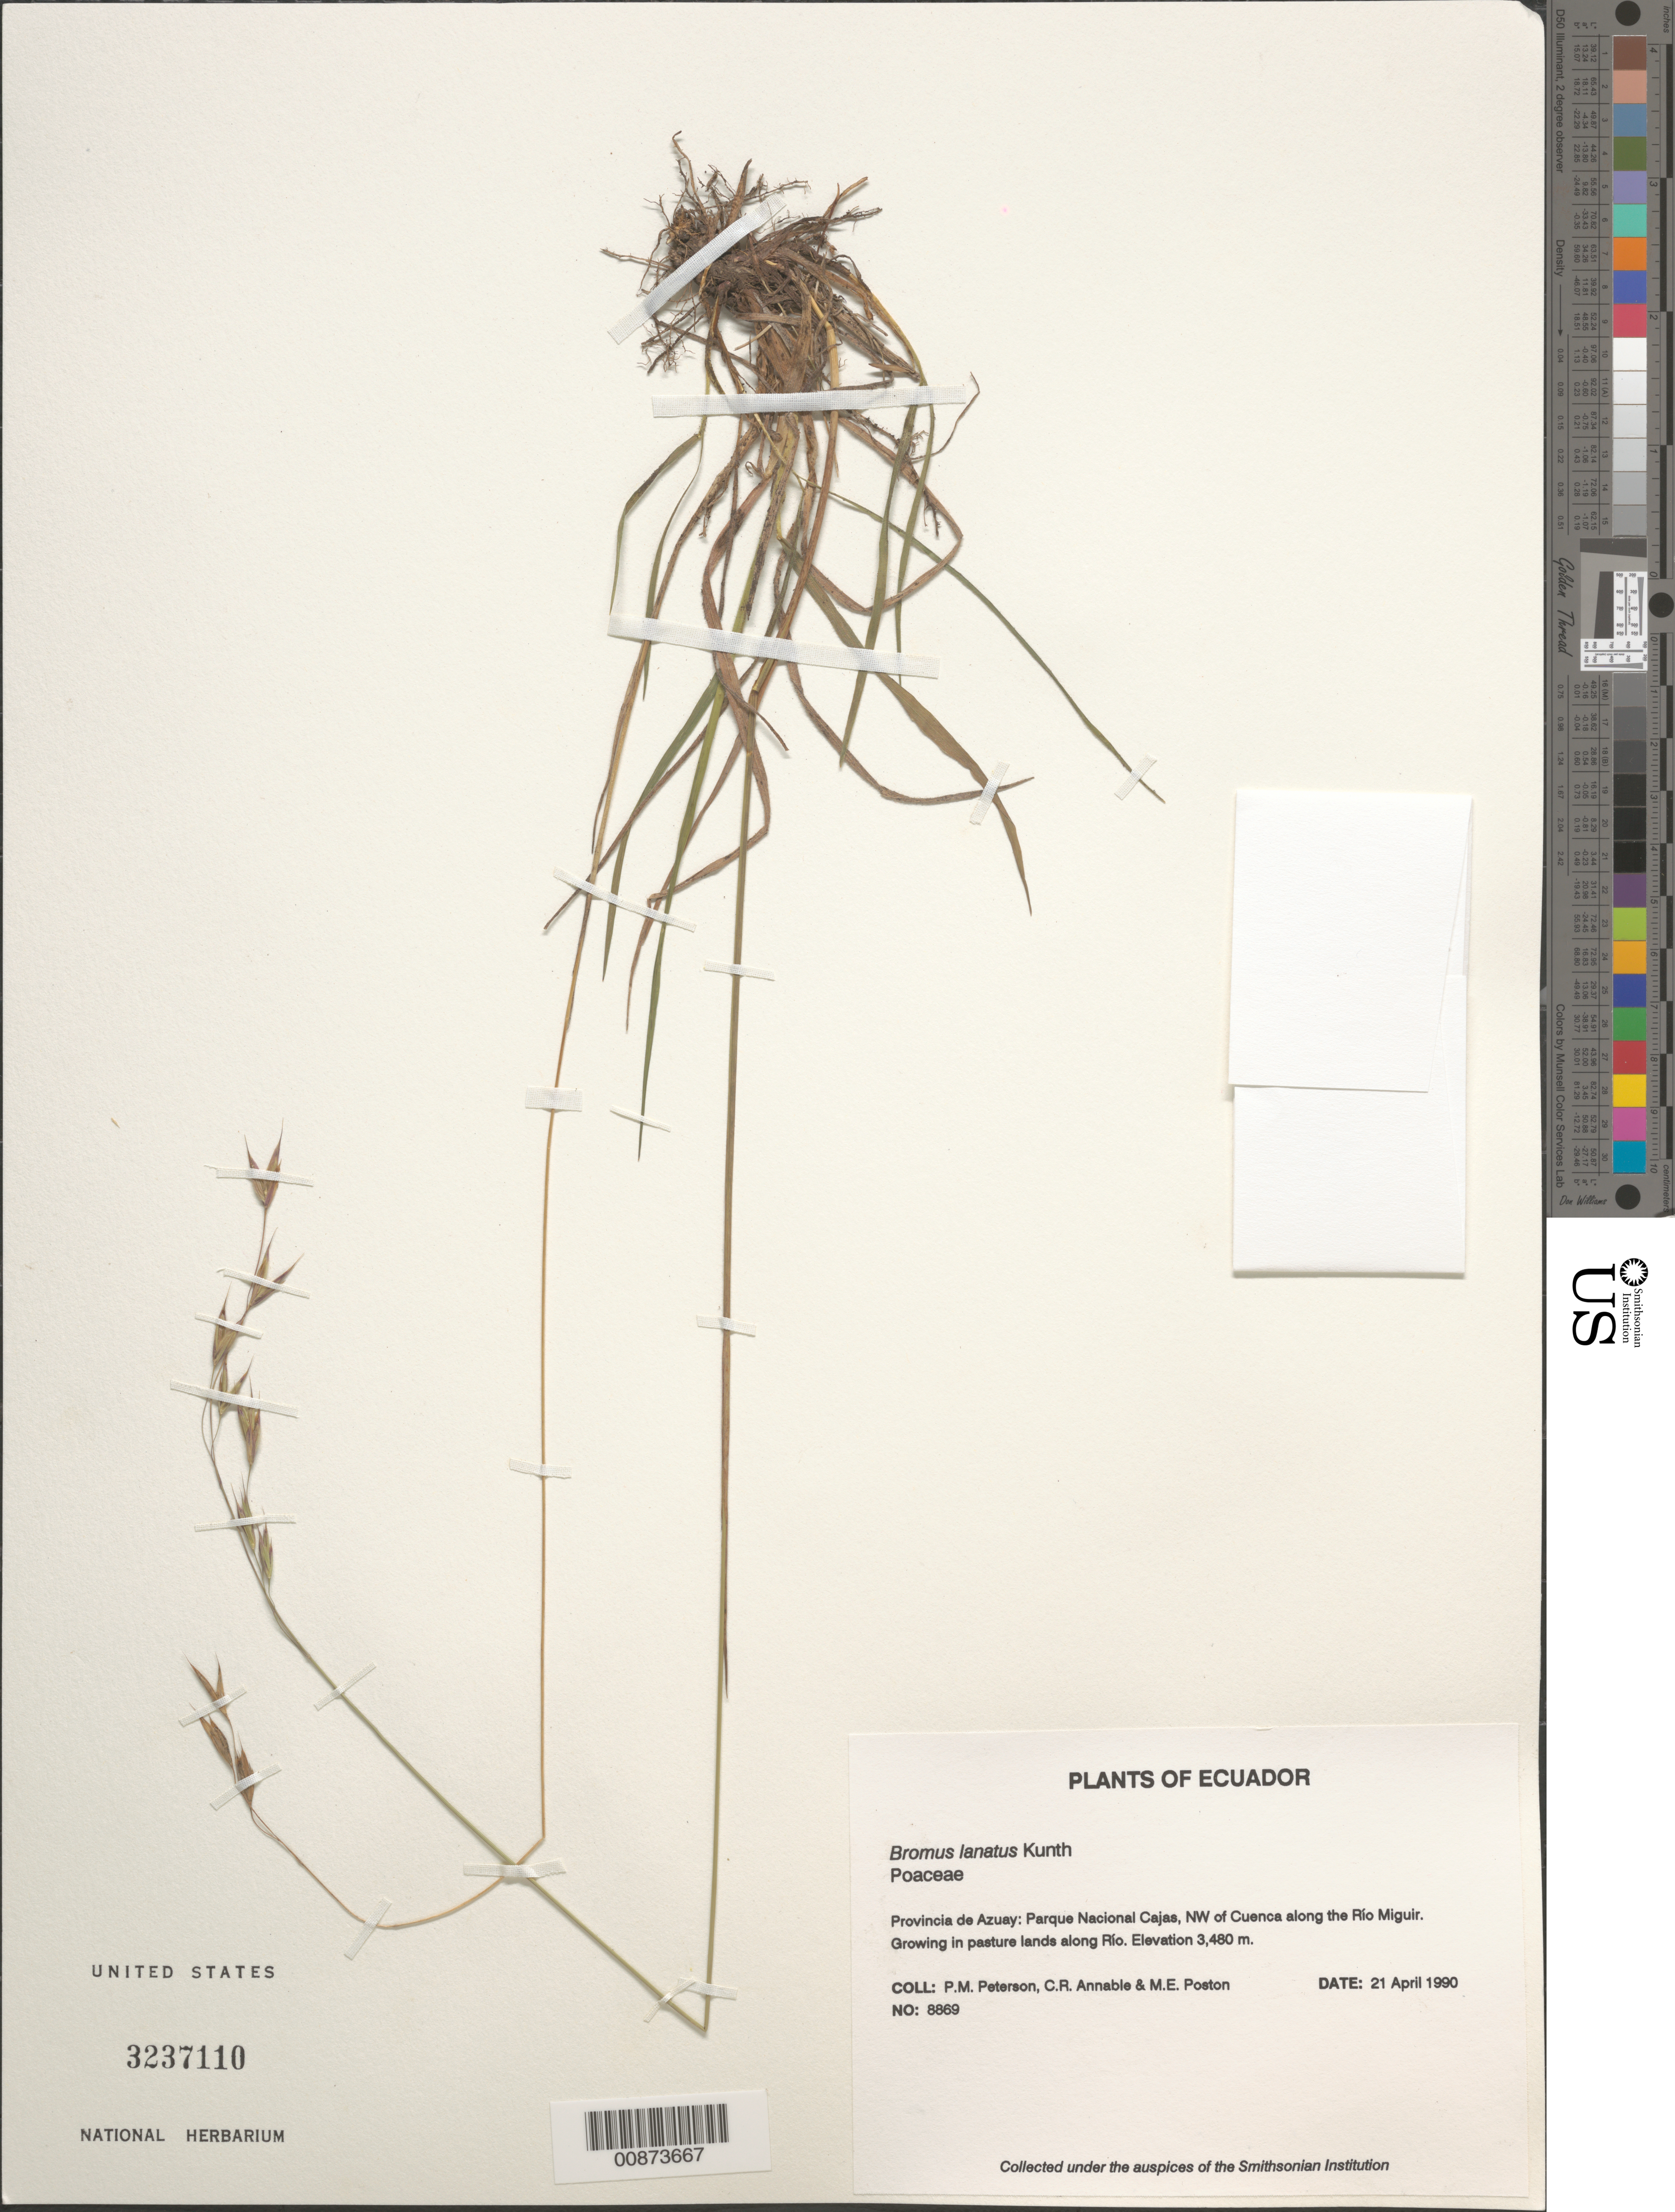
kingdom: Plantae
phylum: Tracheophyta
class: Liliopsida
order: Poales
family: Poaceae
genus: Bromus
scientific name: Bromus lanatus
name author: Kunth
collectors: P. M. Peterson, C. R. Annable & M. Poston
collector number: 8869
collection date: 1990-04-21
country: Ecuador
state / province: Azuay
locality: Parque Nacional Cajas, NW of Cuenca along the Río Miguir. Growing in pasture lands along Río.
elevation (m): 3480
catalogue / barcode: US 3237110